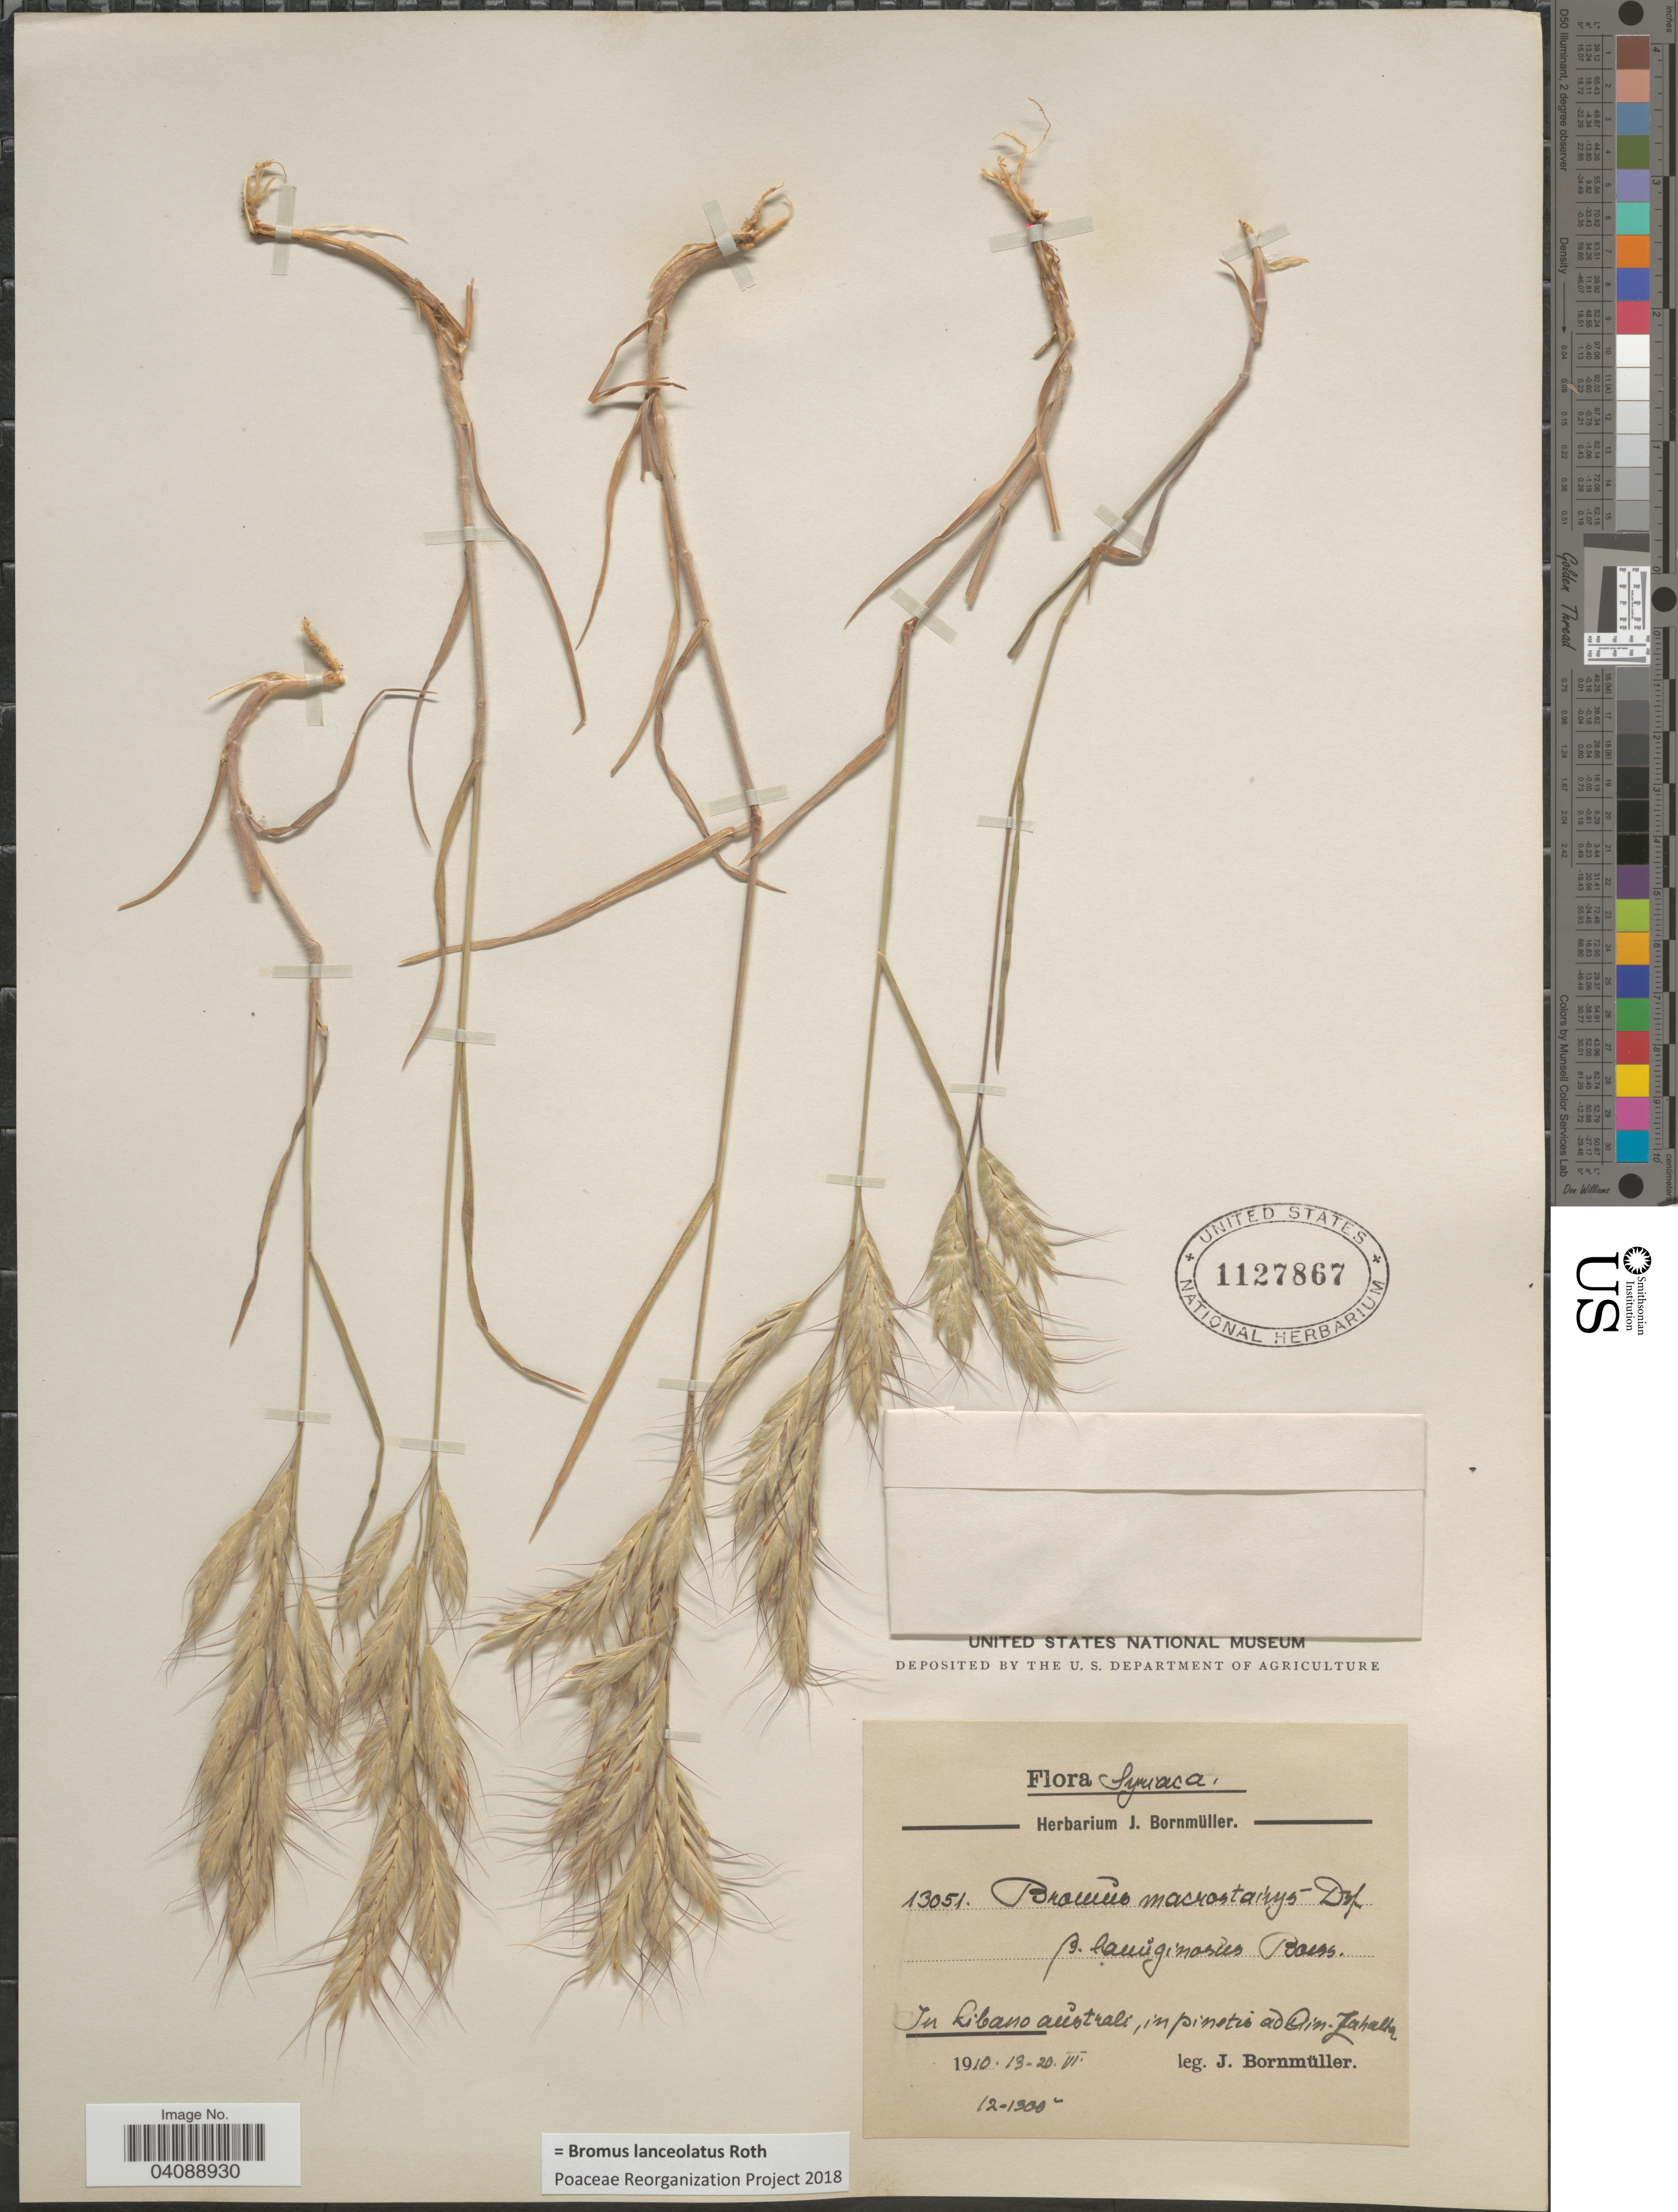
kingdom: Plantae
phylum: Tracheophyta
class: Liliopsida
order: Poales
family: Poaceae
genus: Bromus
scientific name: Bromus lanceolatus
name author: Roth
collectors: J. Bornmüller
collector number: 13051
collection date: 1910-06-13/1910-06-20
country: Syria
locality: Syriaca. In Libano australi, in pinetis ad Ain - Zahalta.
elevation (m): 1200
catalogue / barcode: US 1127867